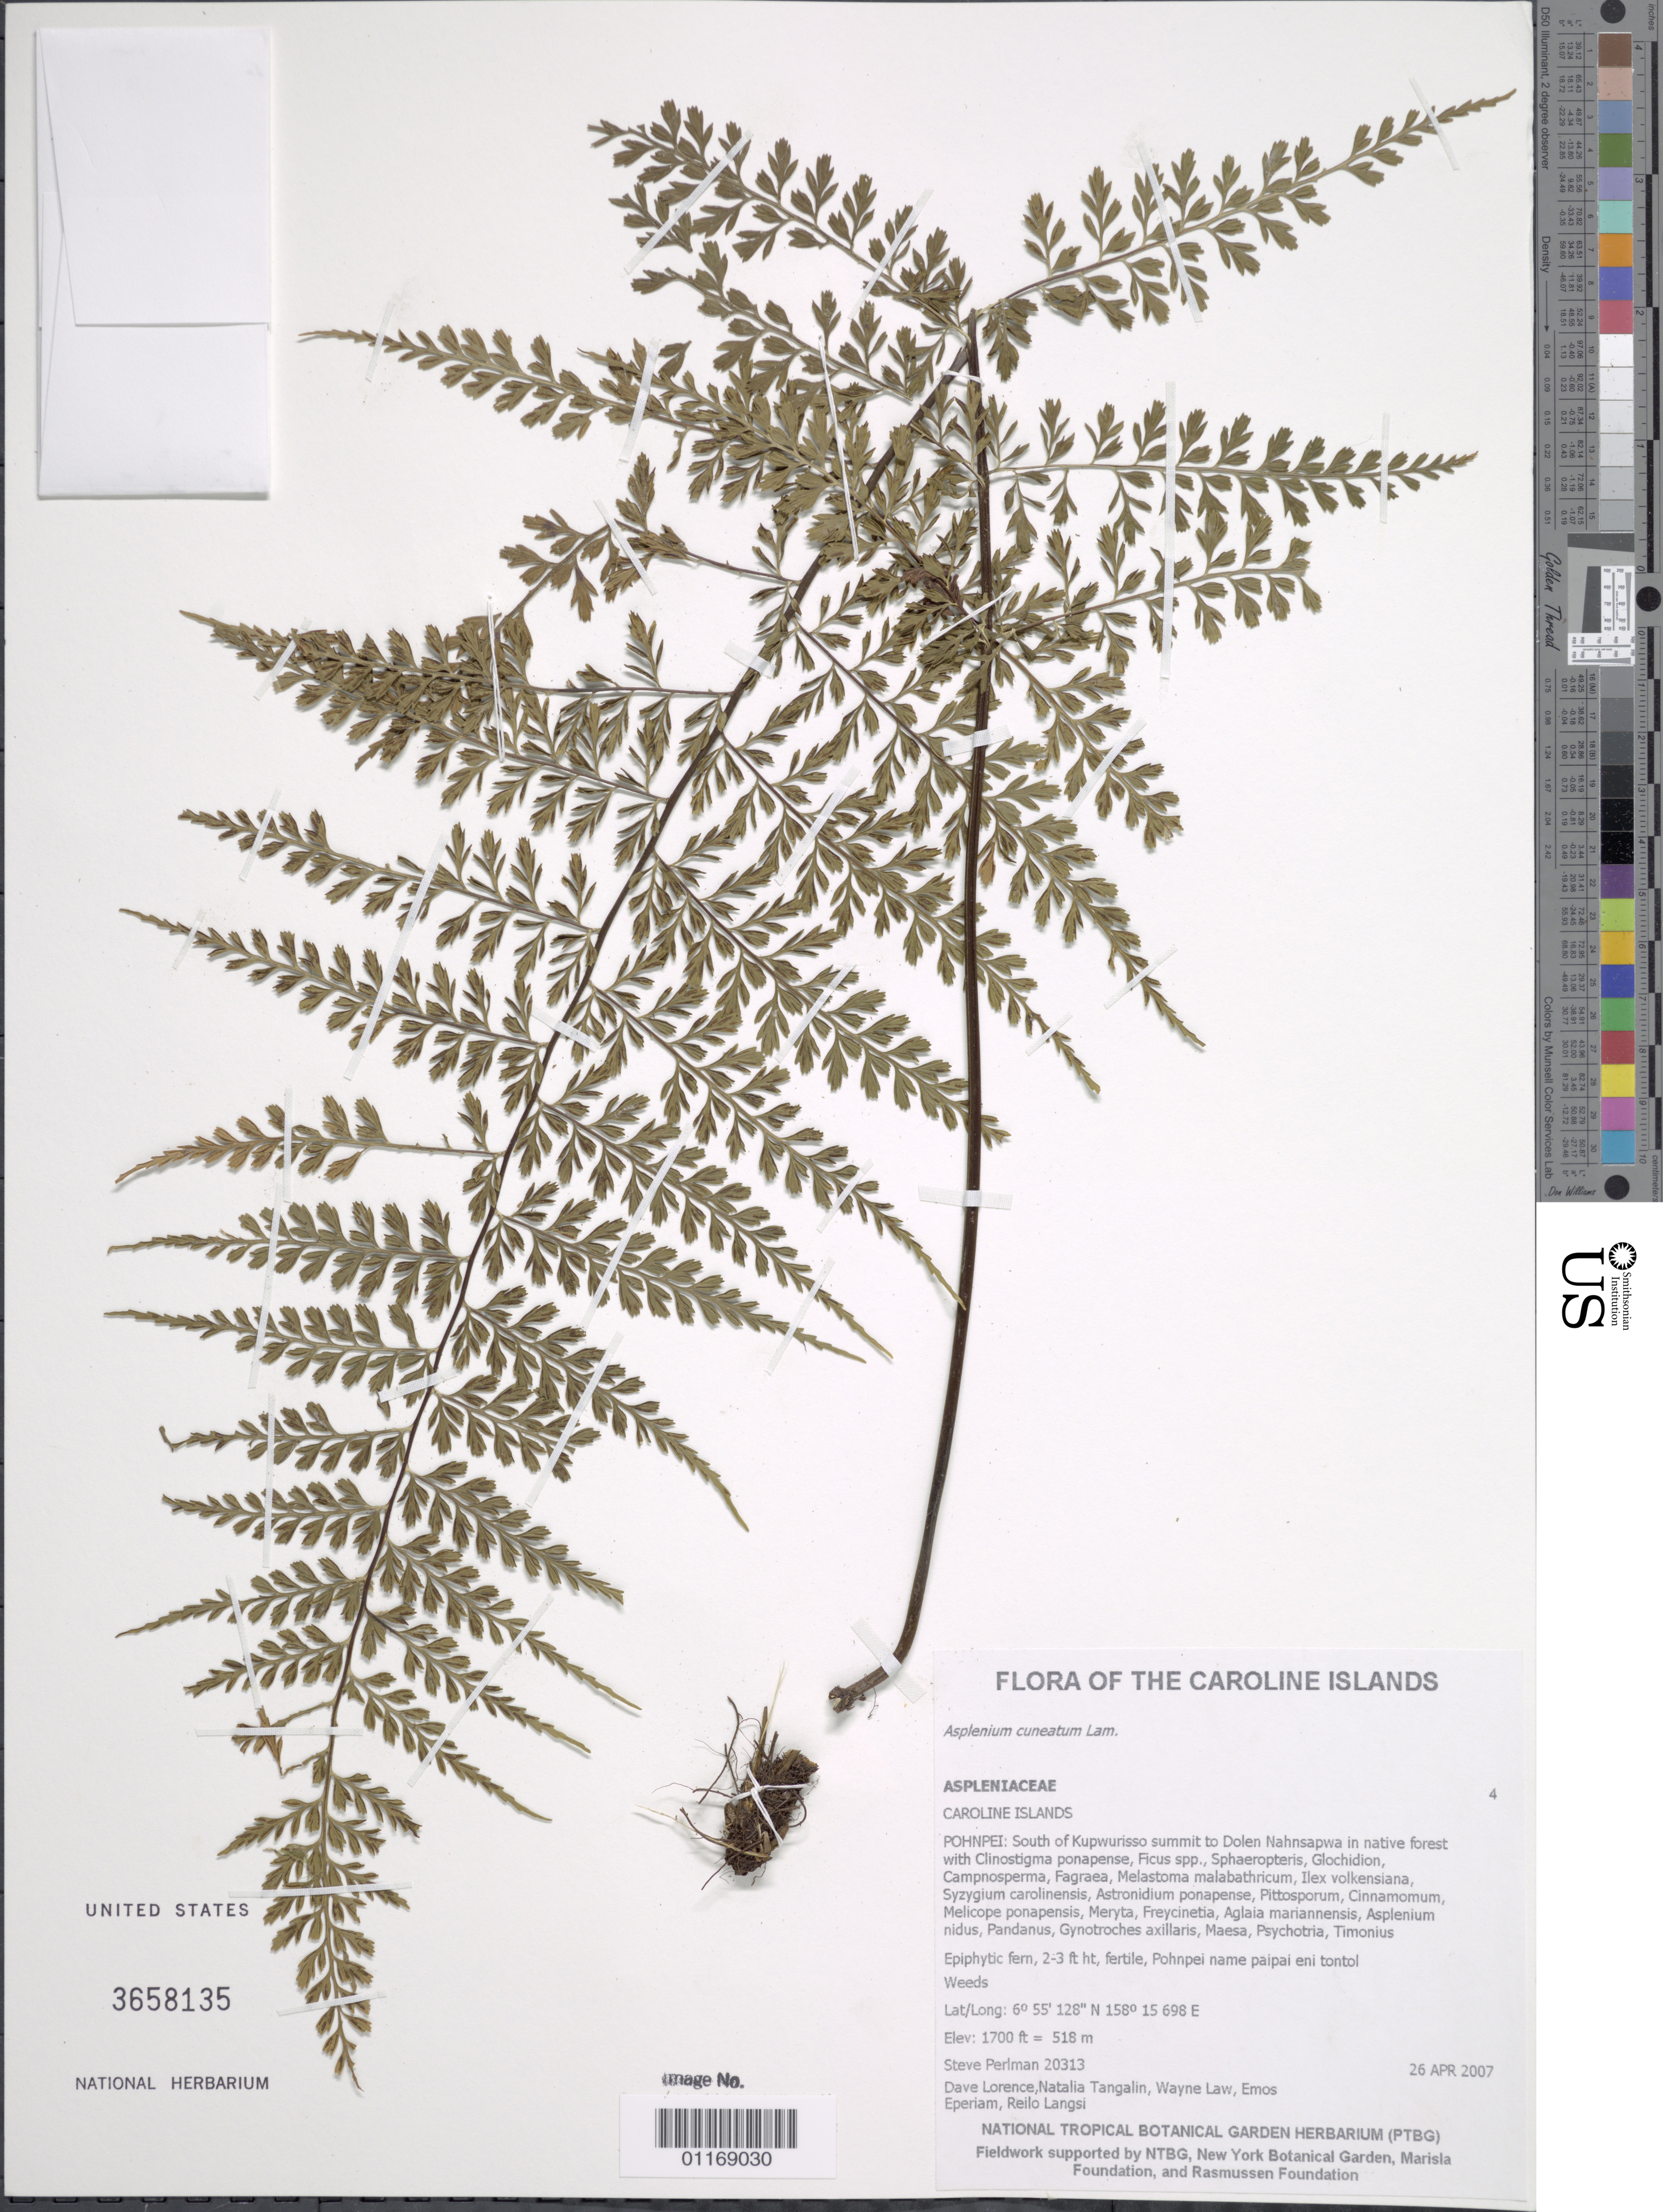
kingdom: Plantae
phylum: Tracheophyta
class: Polypodiopsida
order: Polypodiales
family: Aspleniaceae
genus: Asplenium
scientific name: Asplenium cuneatum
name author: Lam.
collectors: S. P. Perlman, D. Lorence, N. Tangalin, W. Law, P. Eperiam & R. Lengsi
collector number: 20313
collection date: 2007-04-26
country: Micronesia, Federated States of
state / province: Pohnpei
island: Pohnpei [Ponape]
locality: South of Kupwurisso summit to Dolen Nahnsapwa.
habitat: Native forest.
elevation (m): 518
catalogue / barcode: US 3658135